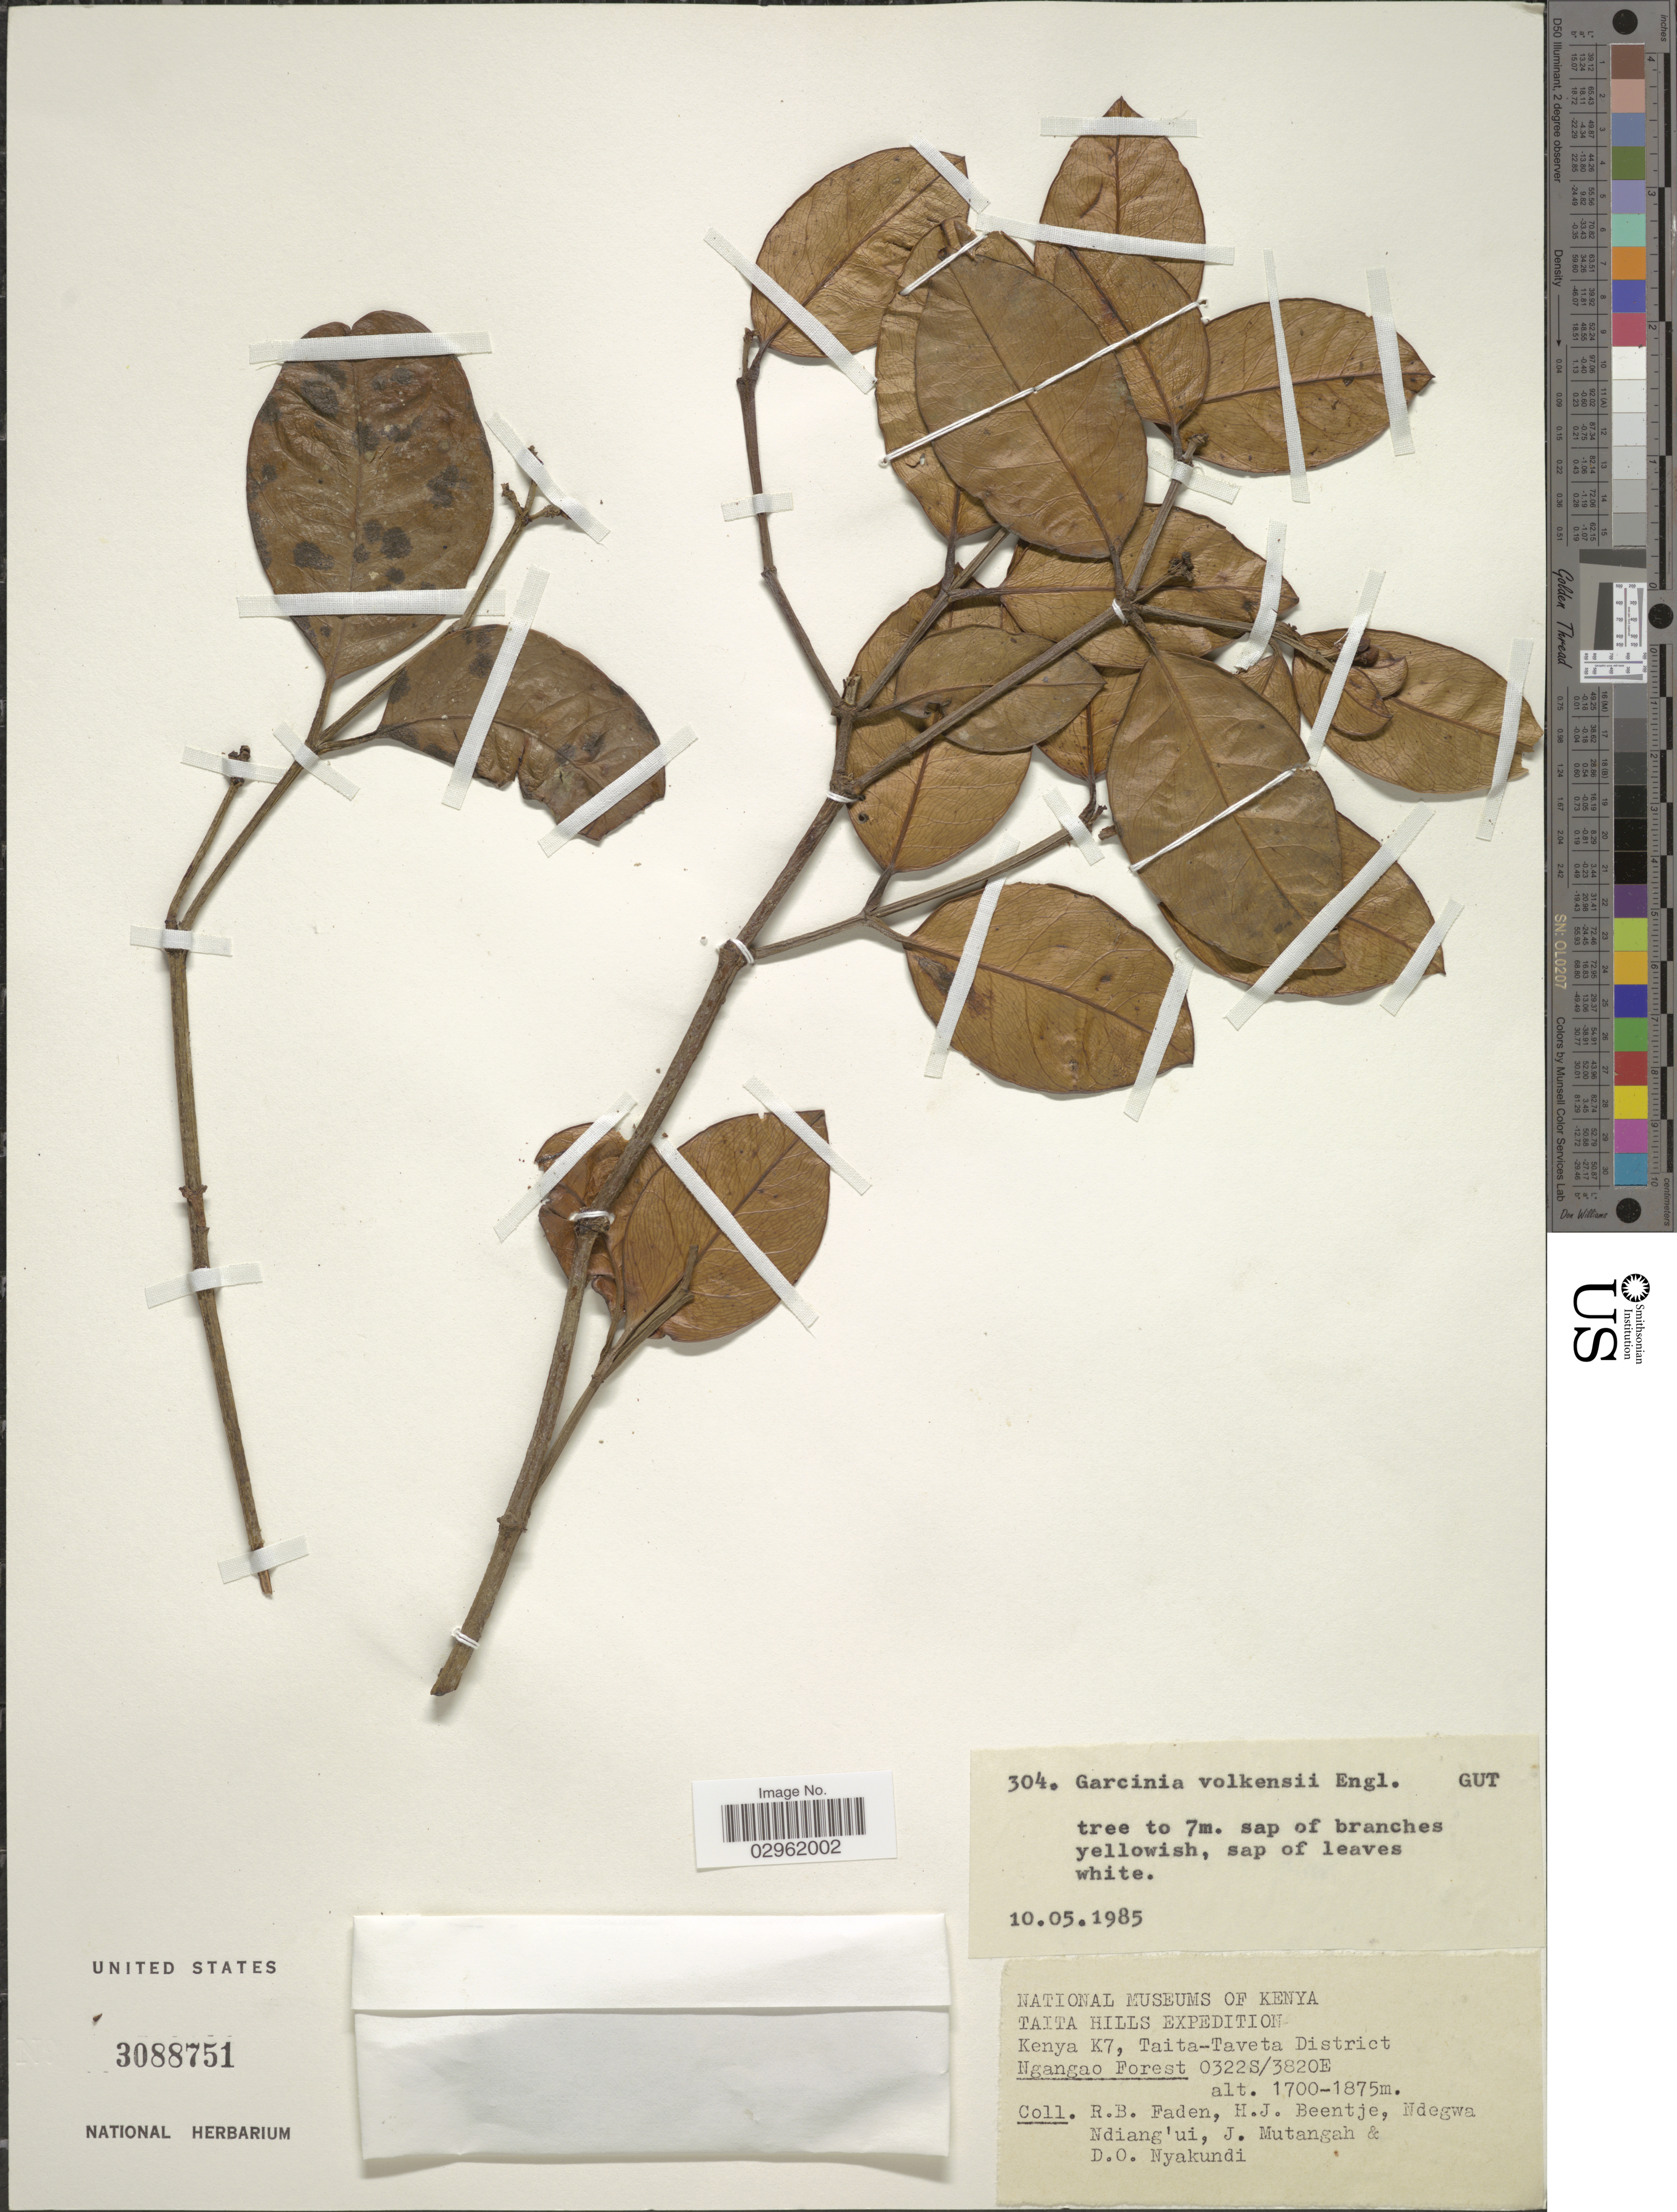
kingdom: Plantae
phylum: Tracheophyta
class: Magnoliopsida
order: Malpighiales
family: Clusiaceae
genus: Garcinia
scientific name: Garcinia volkensii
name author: Engl.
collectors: R. B. Faden, H. J. Beentje, Ndegwa Ndiang'ui, J. Mutangah & D. Nyakundi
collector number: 304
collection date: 1985-05-10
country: Kenya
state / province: Taita Taveta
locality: K7, Taita-Taveta District. Taita Hills. Ngangao Forest.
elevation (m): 1700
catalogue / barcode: US 3088751